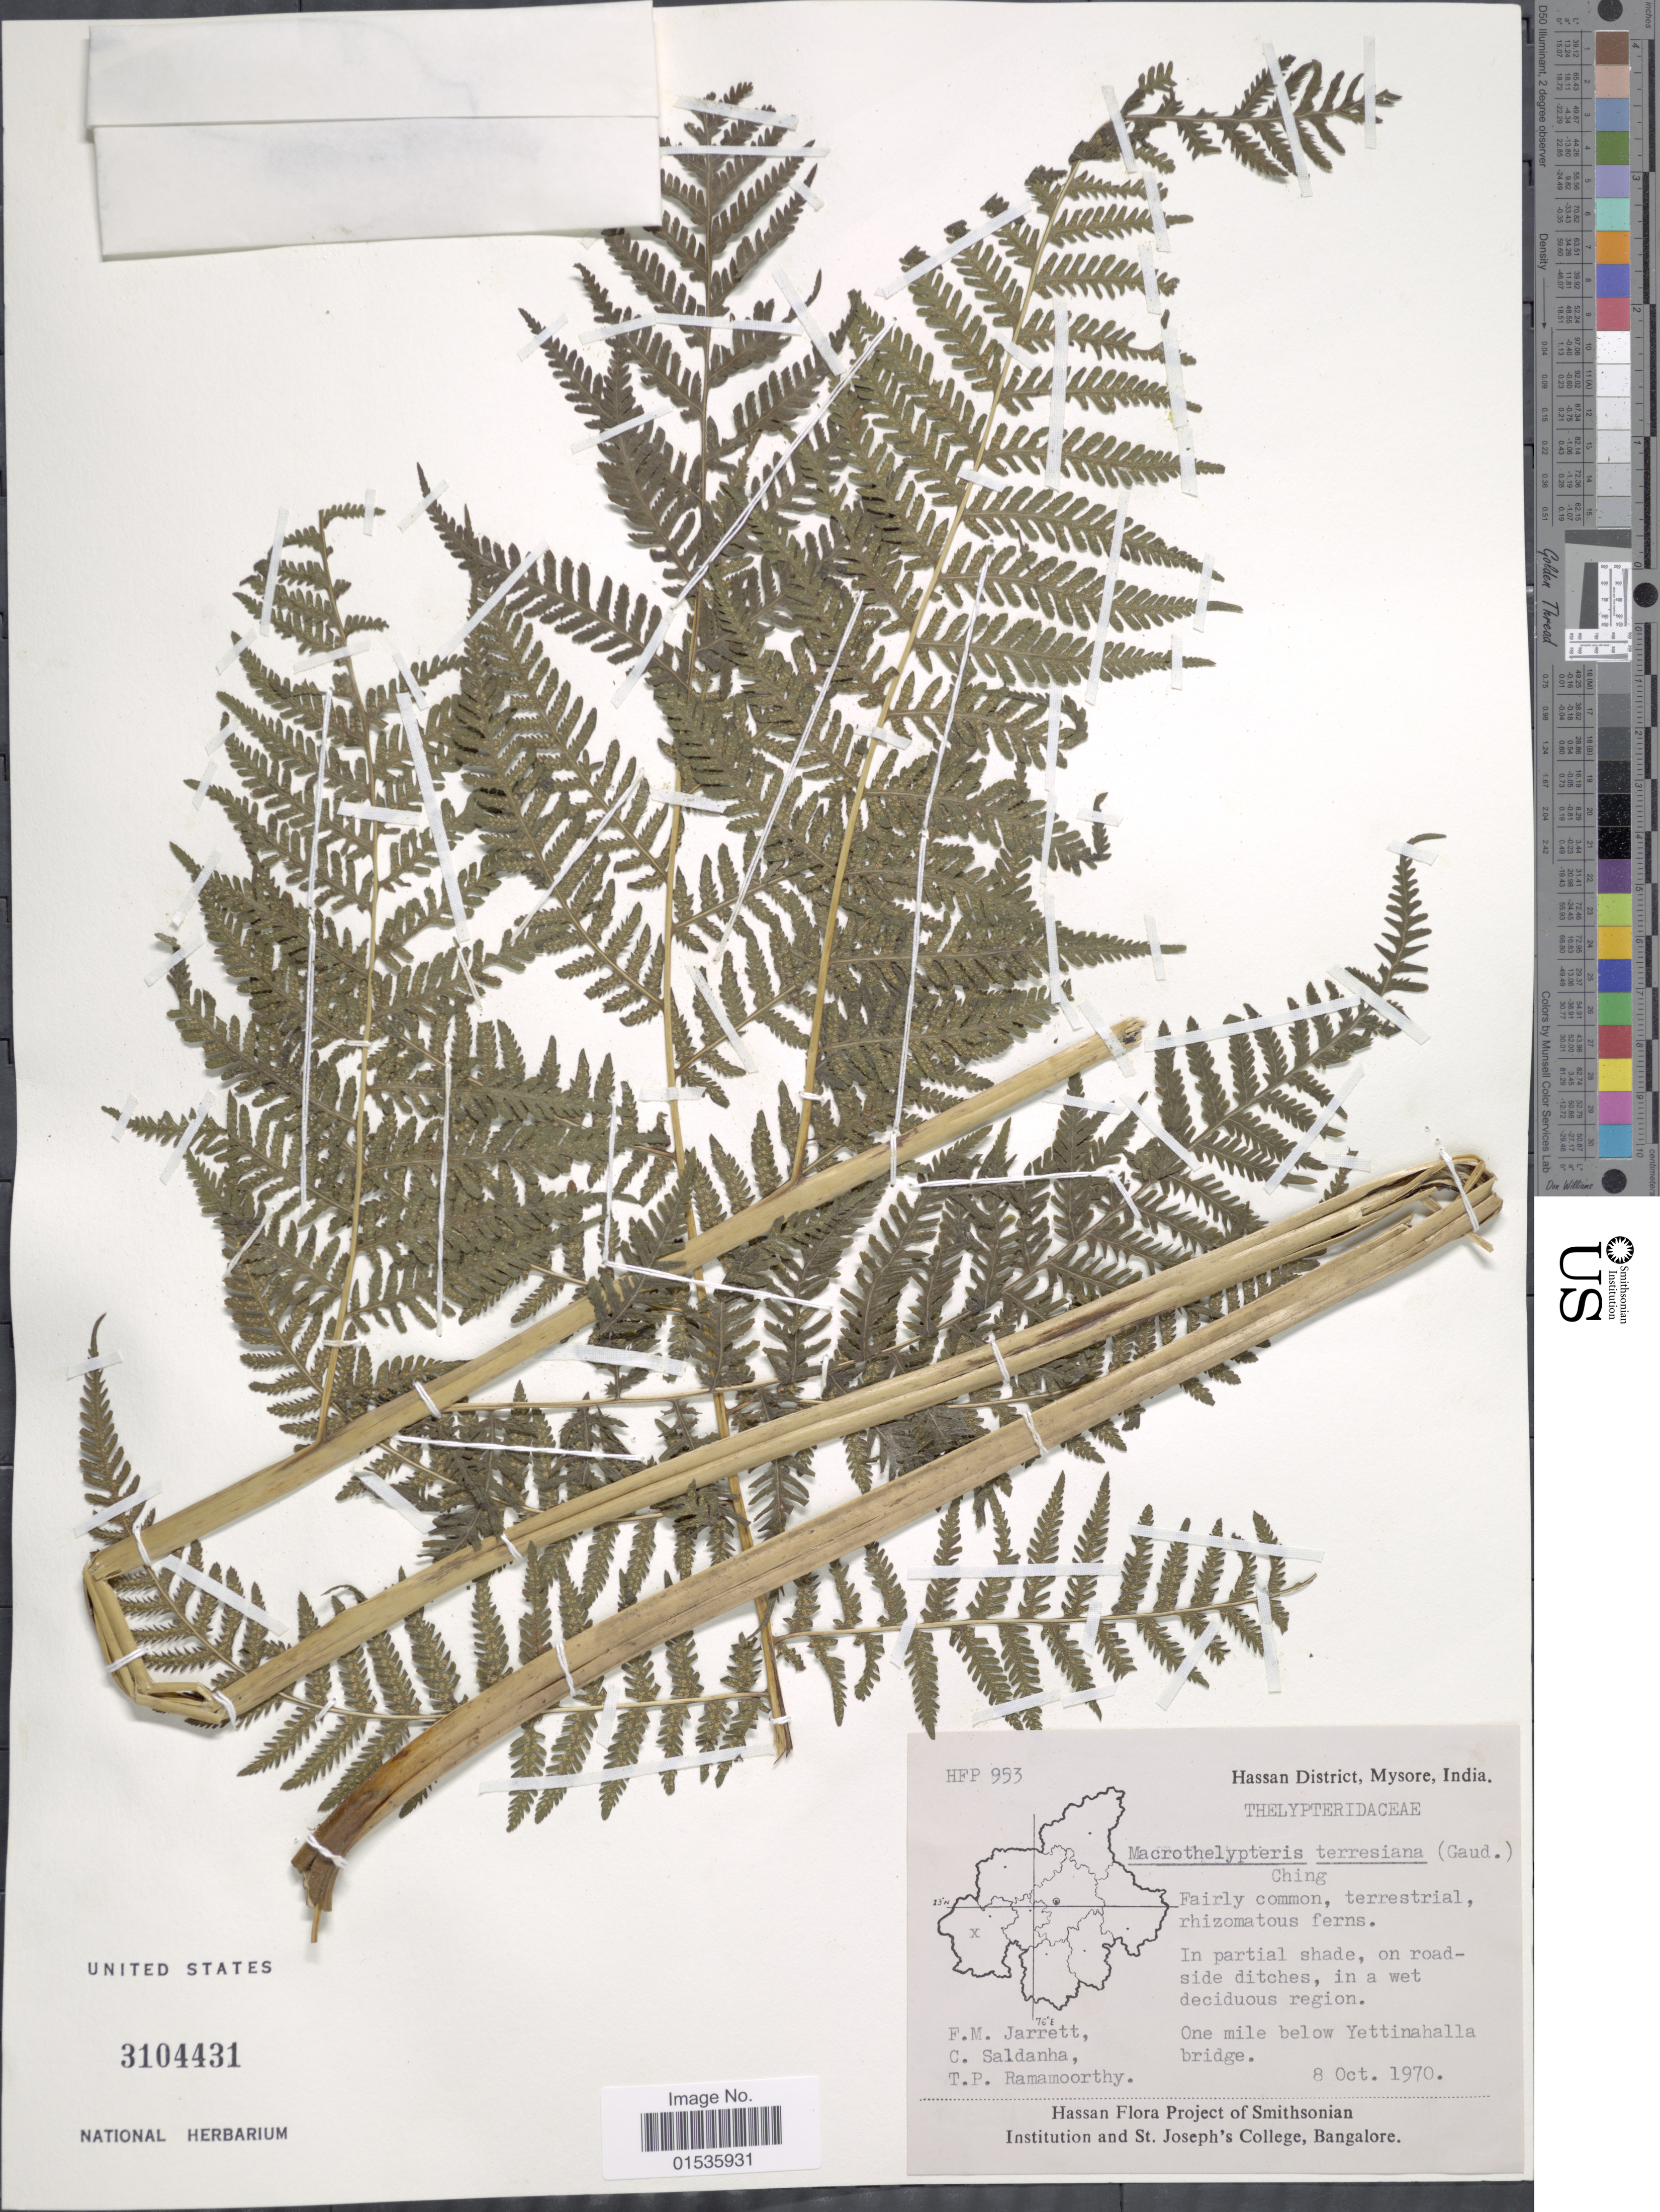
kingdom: Plantae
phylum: Tracheophyta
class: Polypodiopsida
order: Polypodiales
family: Thelypteridaceae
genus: Macrothelypteris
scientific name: Macrothelypteris torresiana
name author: (Gaudich.) Ching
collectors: F. M. Jarrett, C. Saldanha & T. P. Ramamoorthy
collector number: HFP953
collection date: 1970-10-08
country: India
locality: Hassan District, Mysore, India. Bisle ghat. One mile below Yettinahalla bridge.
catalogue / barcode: US 3104431